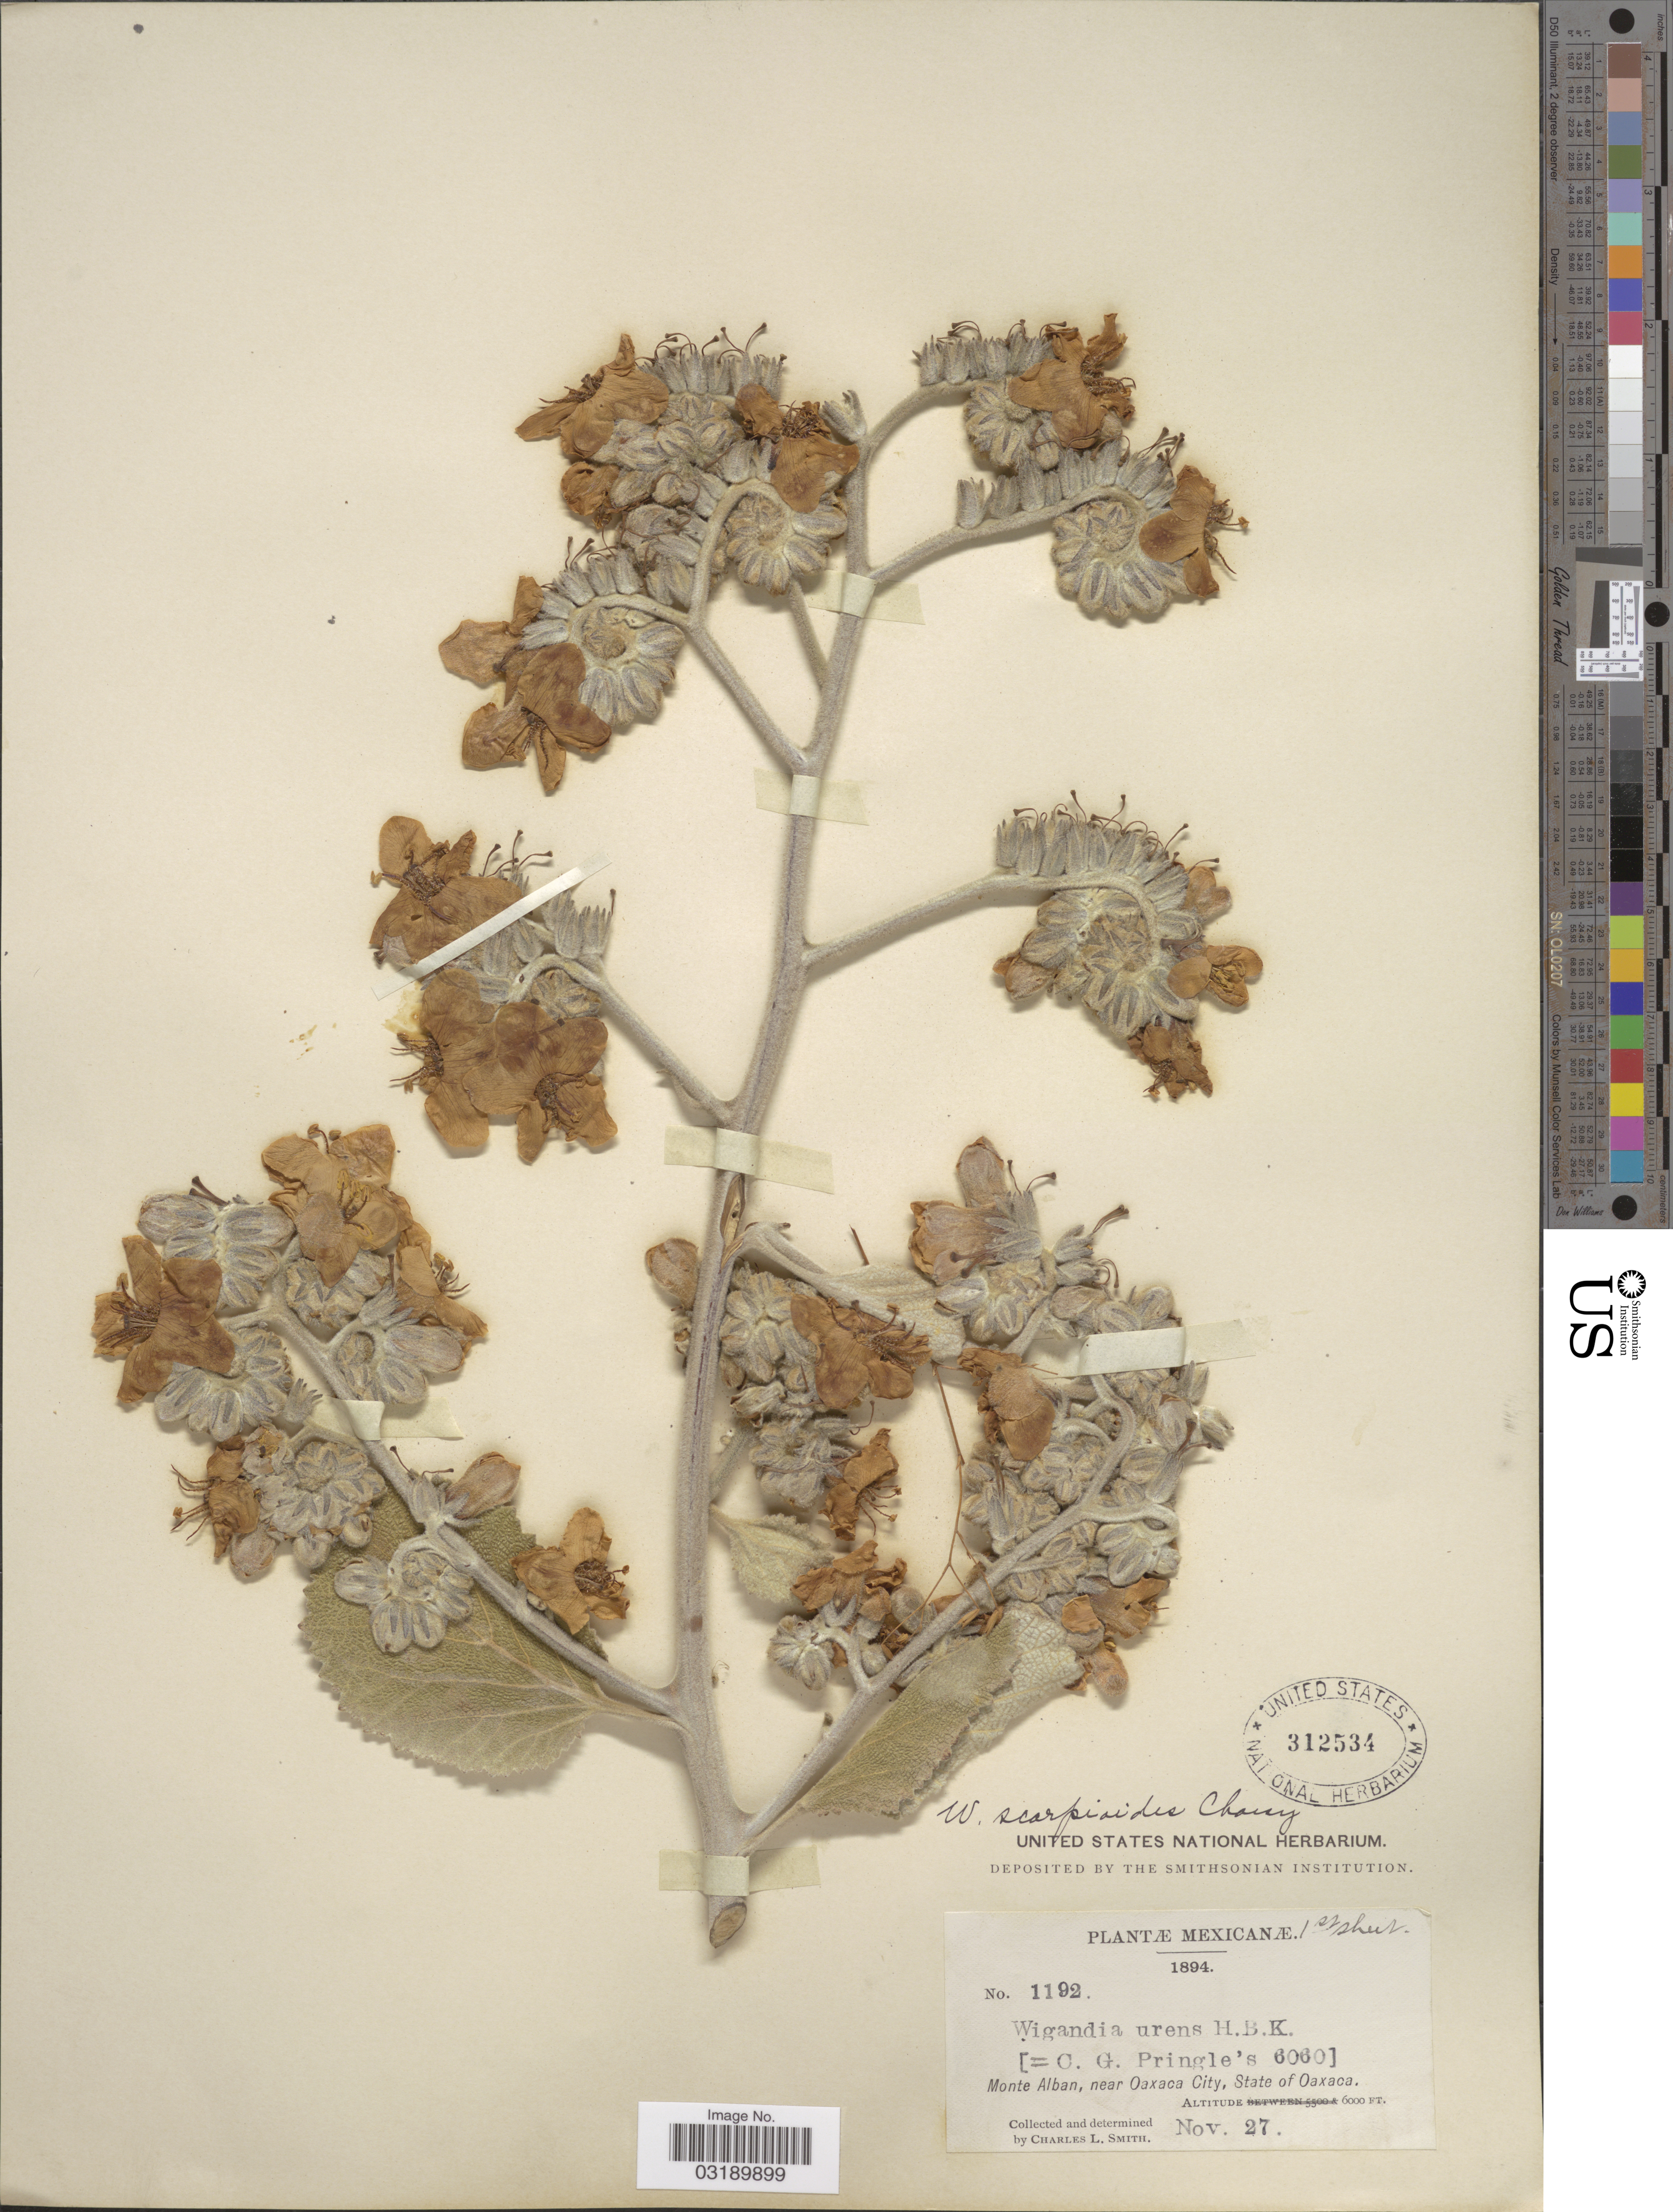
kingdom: Plantae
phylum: Tracheophyta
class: Magnoliopsida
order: Boraginales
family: Namaceae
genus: Wigandia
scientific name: Wigandia scorpioides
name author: Choisy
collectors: C. L. Smith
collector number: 1192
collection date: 1894-11-27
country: Mexico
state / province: Oaxaca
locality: Monte Alban, near Oaxaca City.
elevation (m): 1829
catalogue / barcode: US 312534